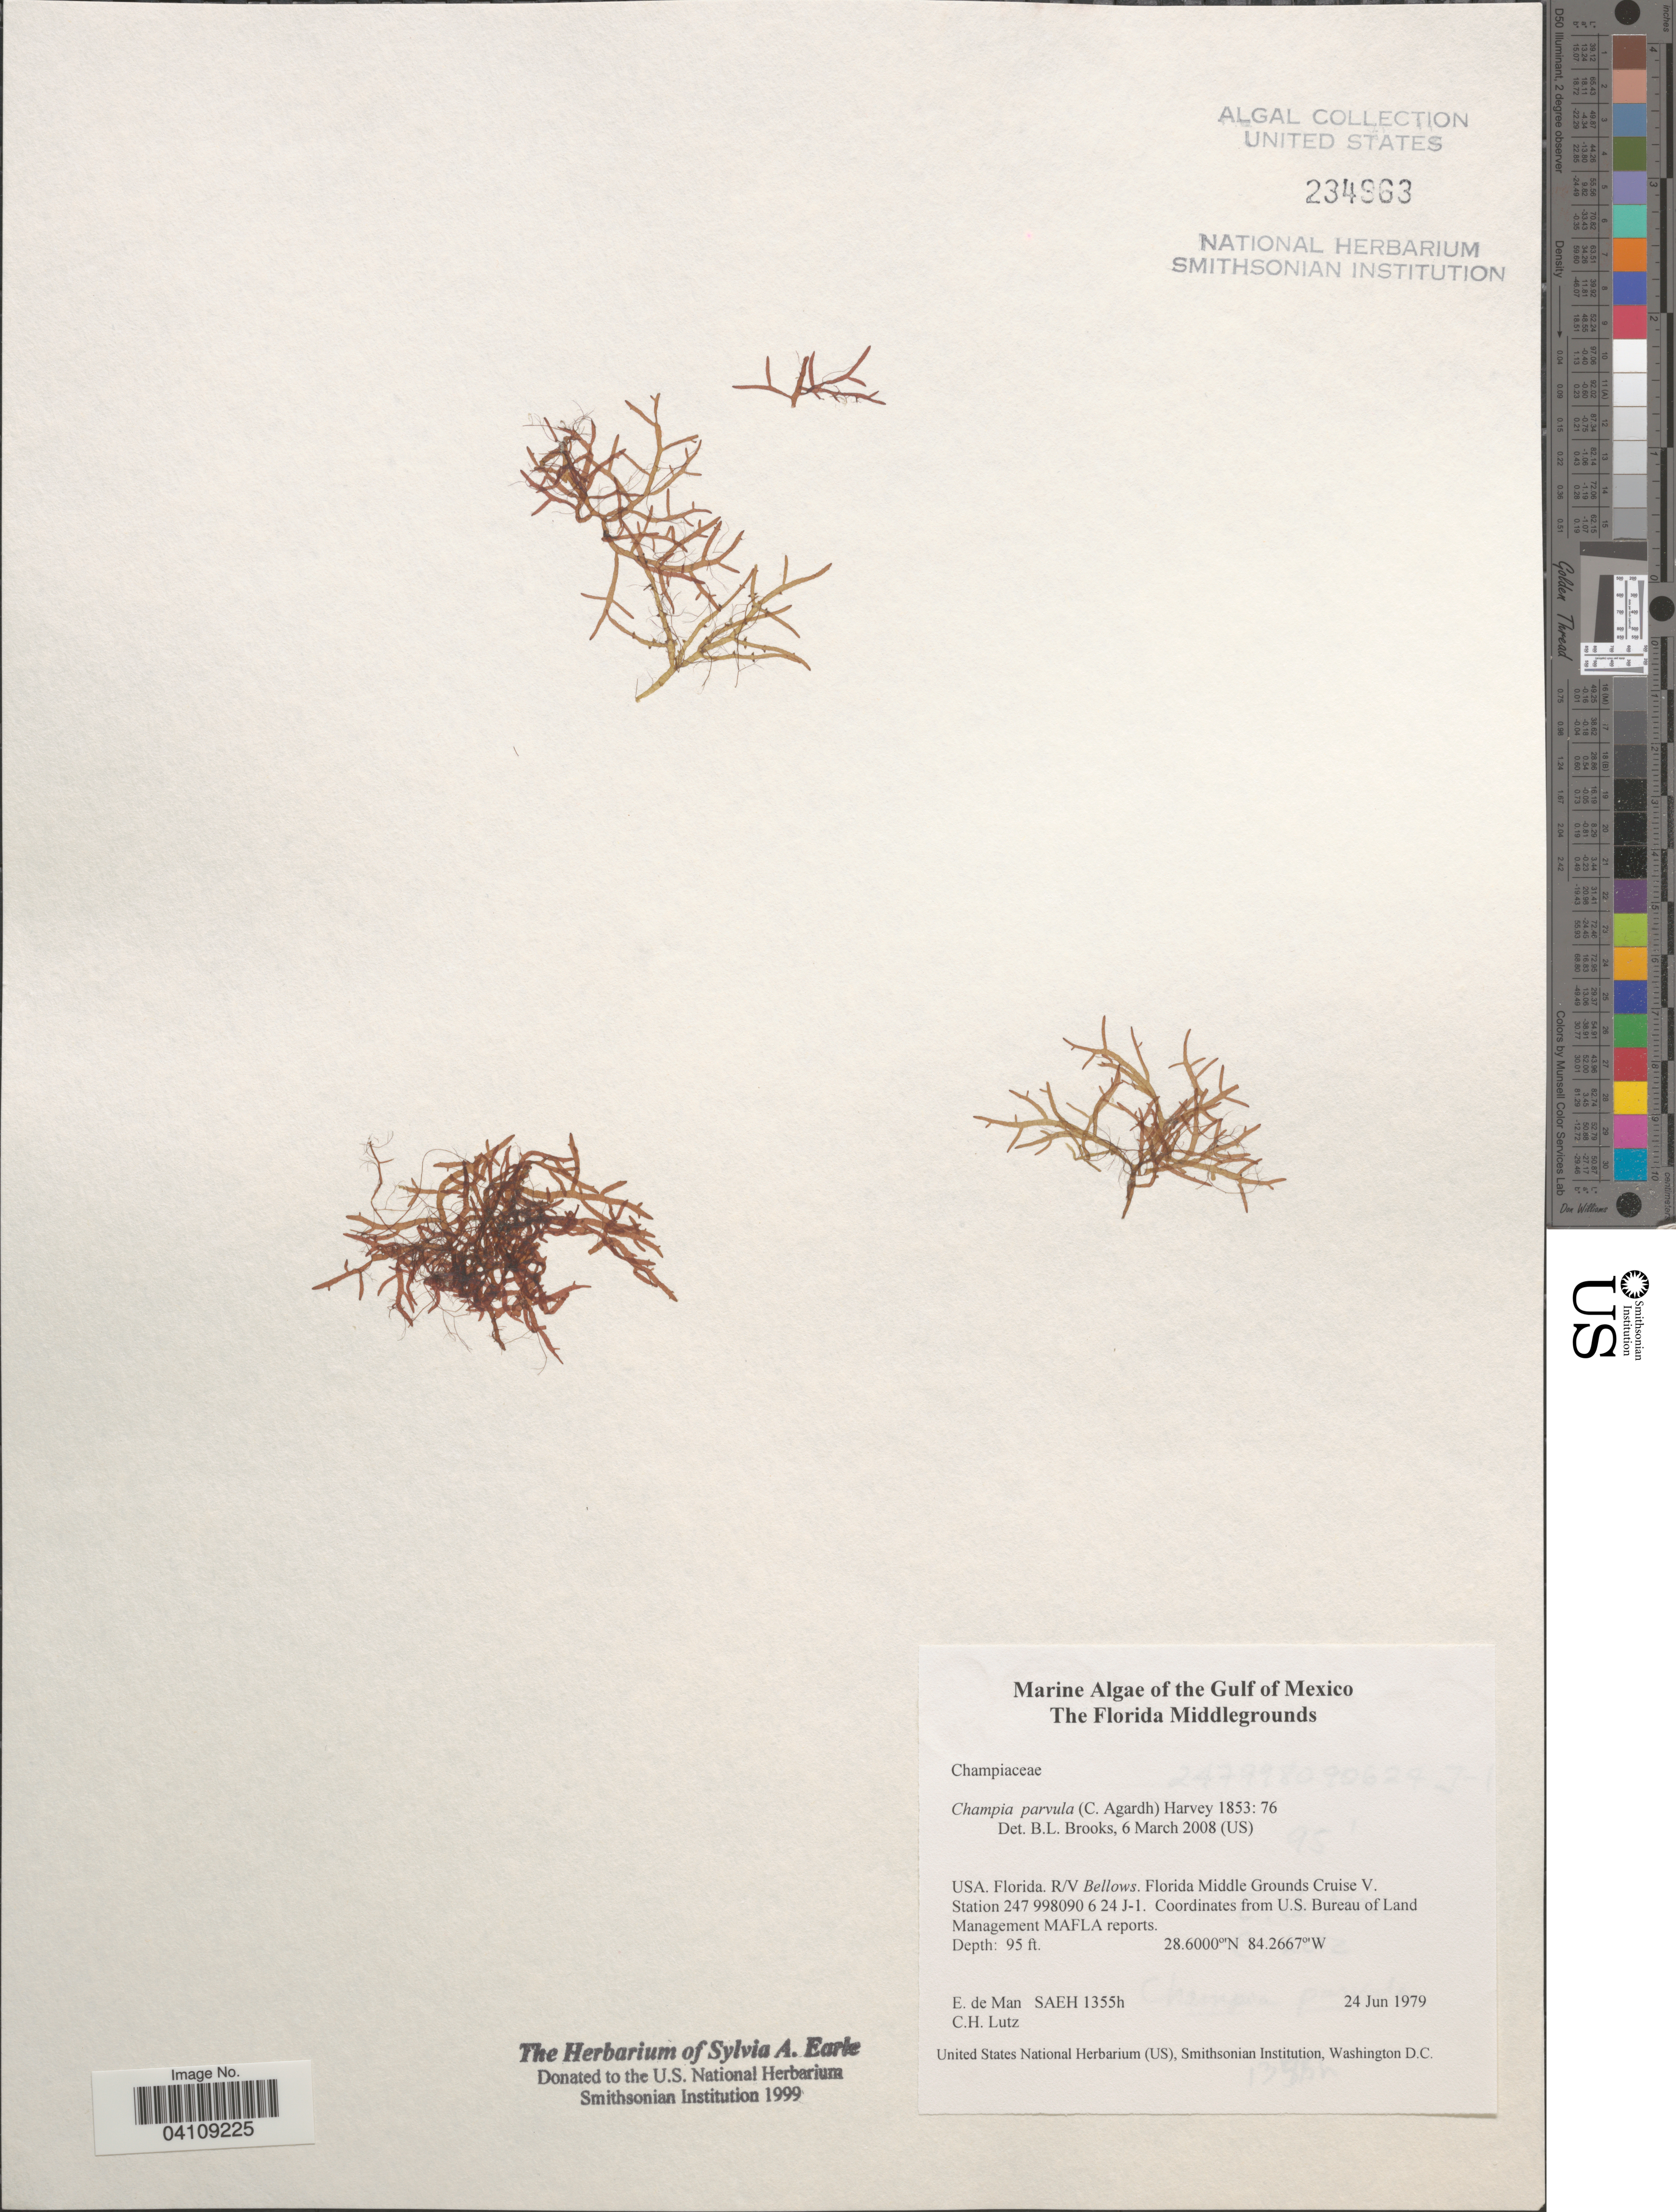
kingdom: Plantae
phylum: Rhodophyta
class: Florideophyceae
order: Rhodymeniales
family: Champiaceae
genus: Champia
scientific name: Champia parvula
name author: (C. Agardh) Harv.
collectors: E. de Man & C. Lutz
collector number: SAEH 1355h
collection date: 1979-06-24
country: United States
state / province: Florida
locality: Gulf of Mexico. The Florida Middlegrounds. Florida. R/V Bellows. Florida Middle Grounds Cruise V. Station 247 998090 6 24 J-1.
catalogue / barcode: US 234963